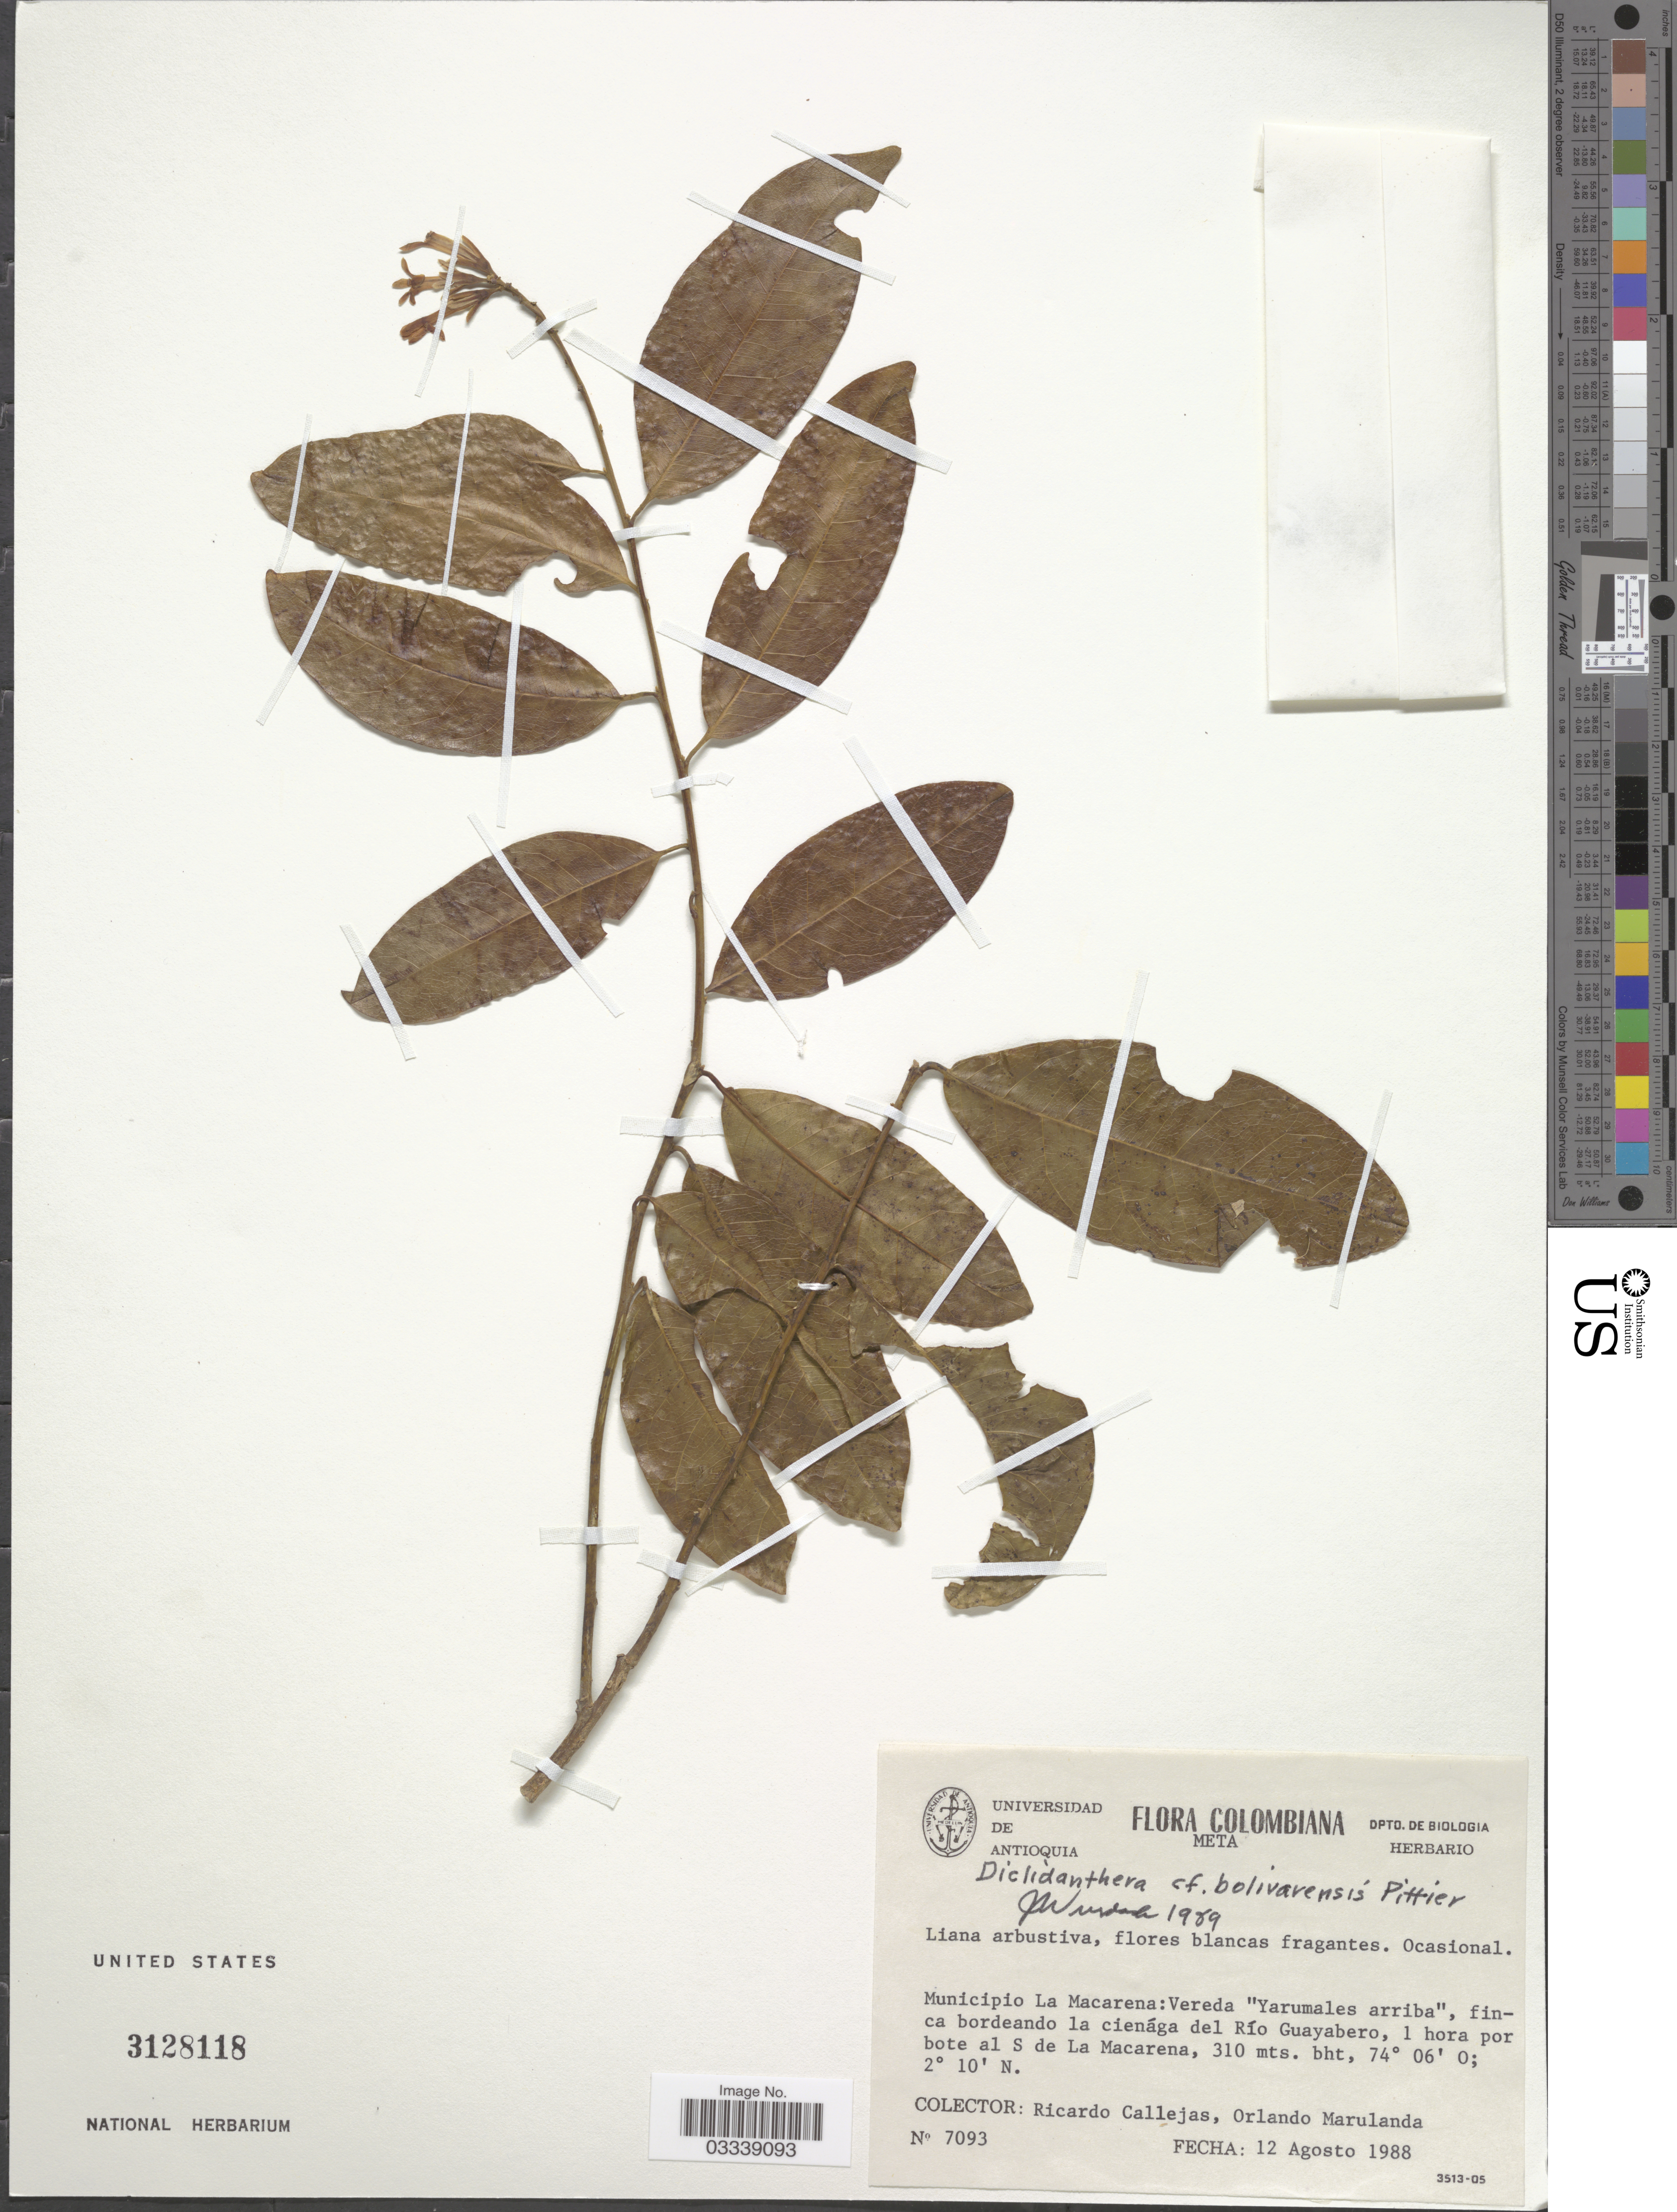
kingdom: Plantae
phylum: Tracheophyta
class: Magnoliopsida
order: Fabales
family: Polygalaceae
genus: Diclidanthera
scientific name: Diclidanthera bolivarensis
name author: Pittier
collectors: R. Callejas & O. Marulanda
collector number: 7093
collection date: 1988-08-12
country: Colombia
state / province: Meta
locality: Municipio La Macarena: Vereda 'Yarumales arriba', finca bordeando la cienága del Río Guayabero, 1 hora por bote al S de La Macarena.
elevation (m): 310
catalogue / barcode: US 3128118